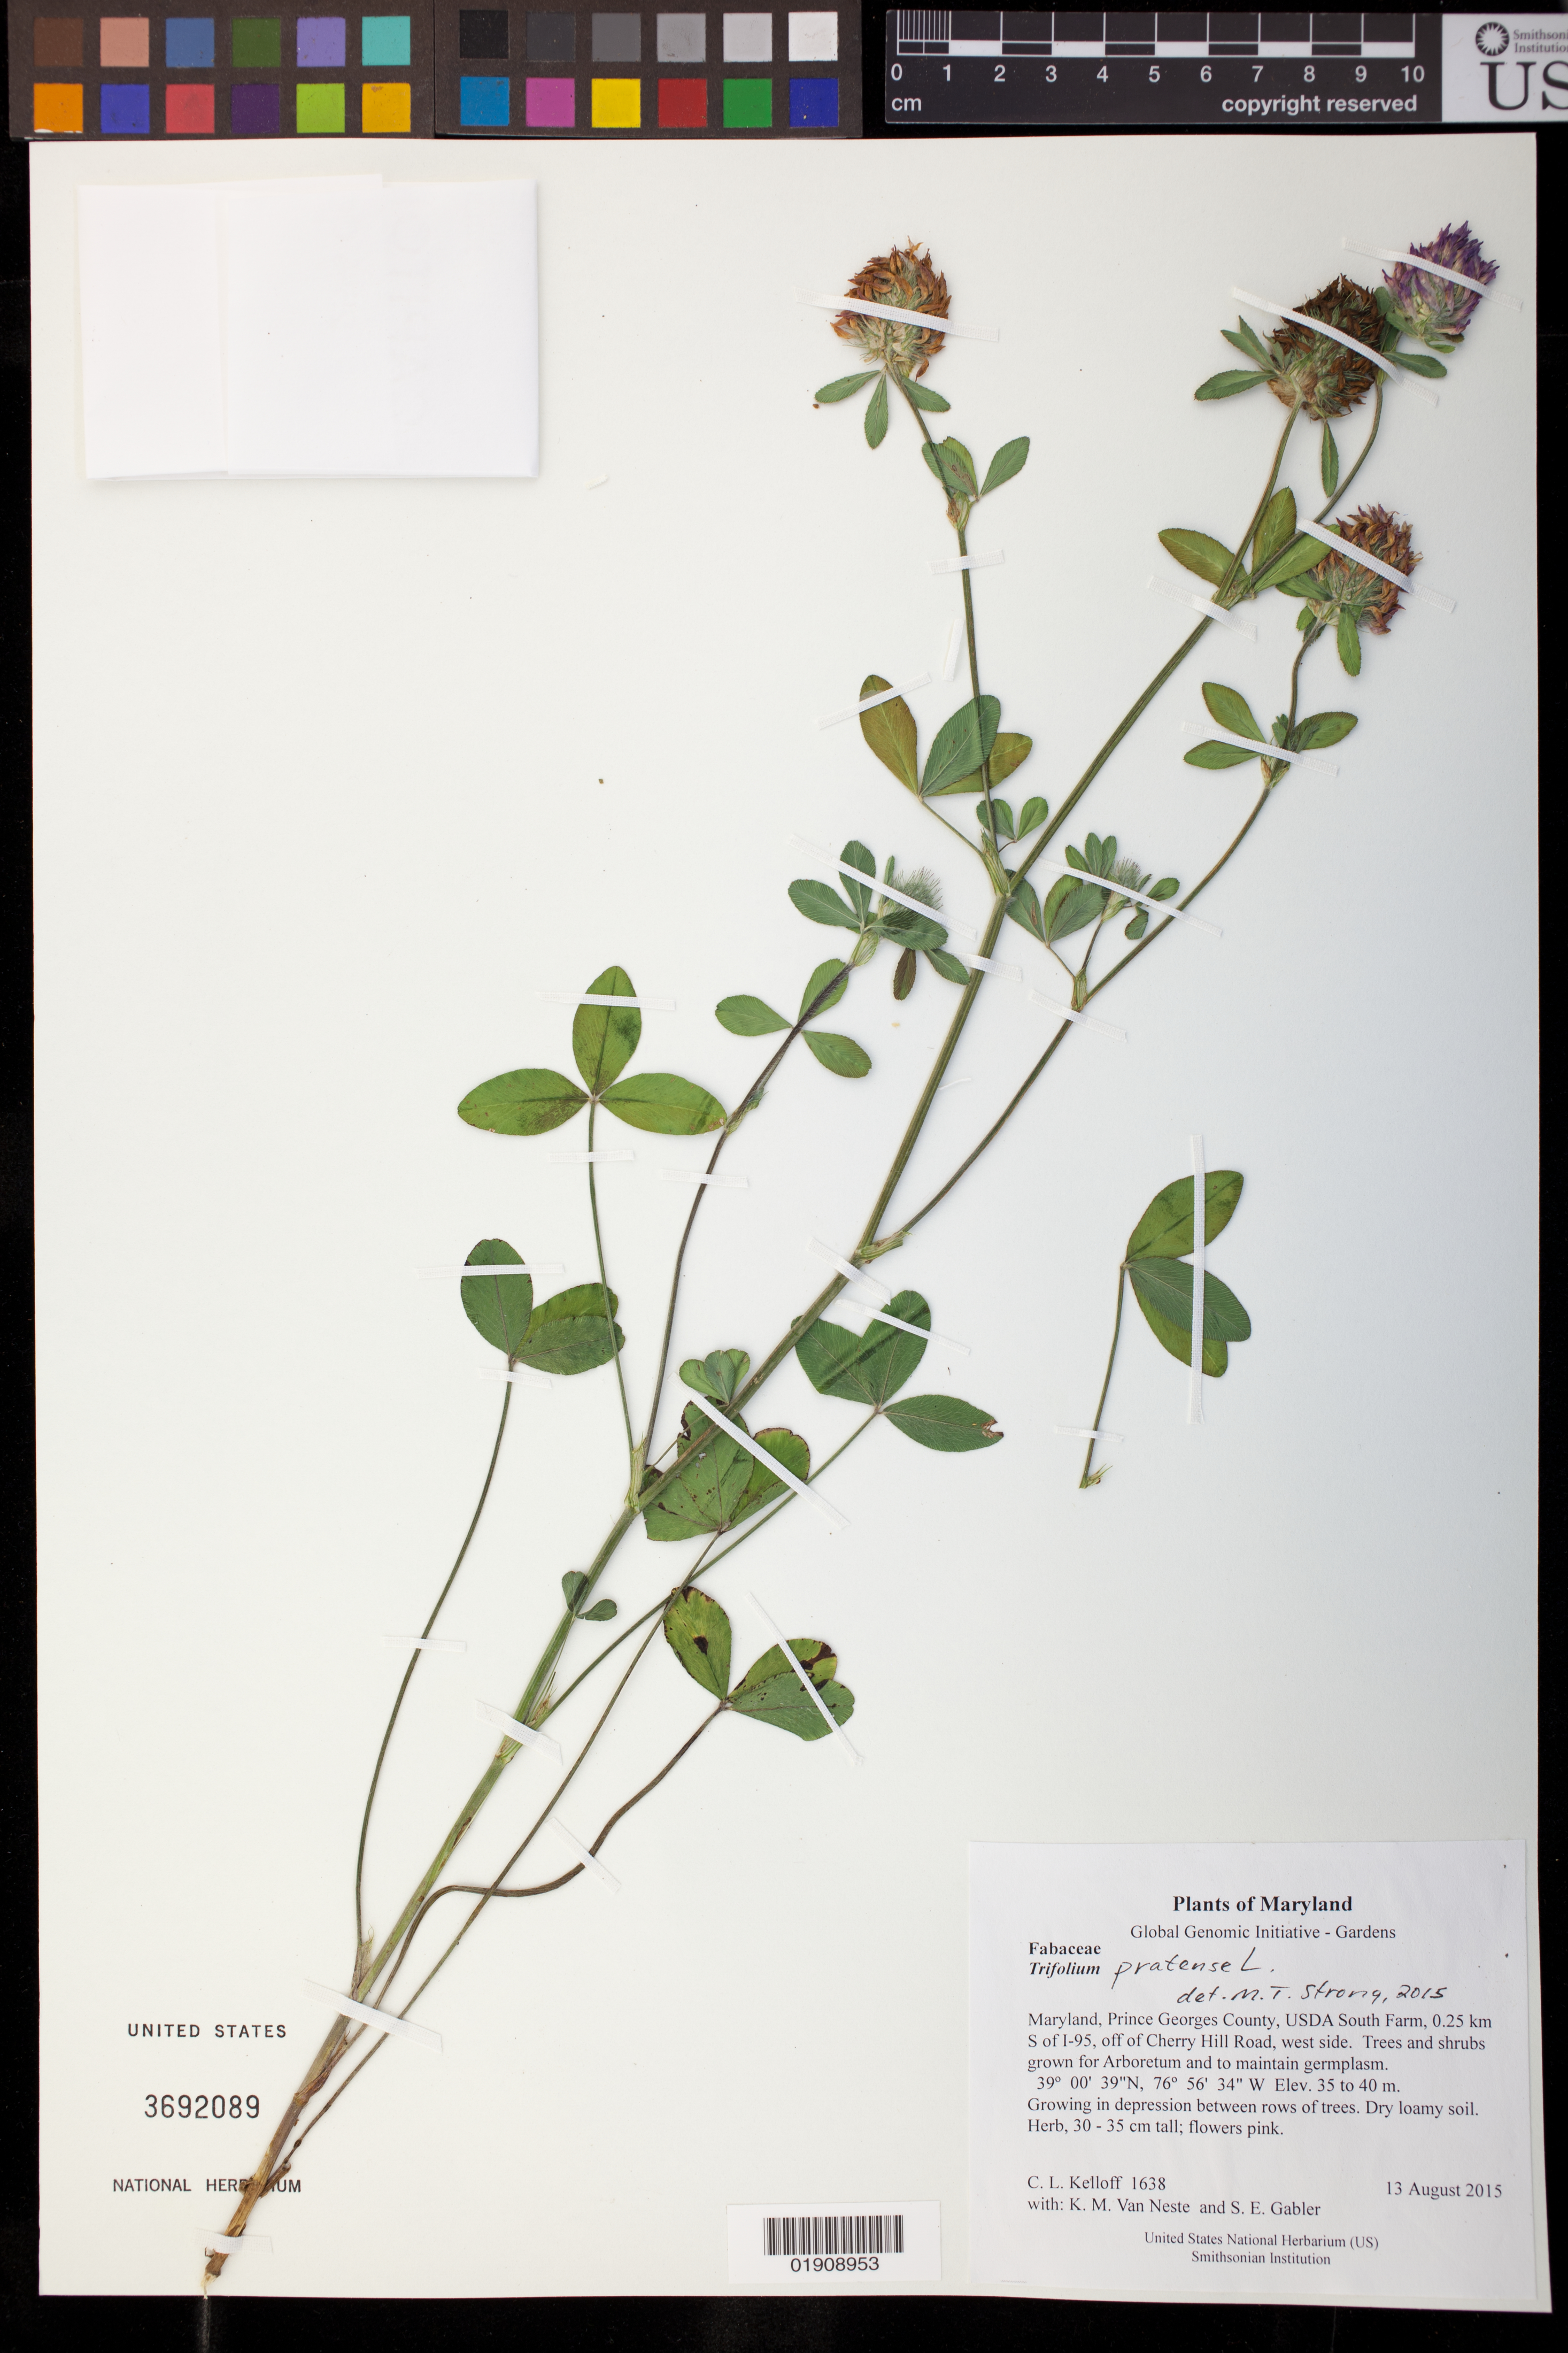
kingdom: Plantae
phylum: Tracheophyta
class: Magnoliopsida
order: Fabales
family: Fabaceae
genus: Trifolium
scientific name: Trifolium pratense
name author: L.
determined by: Strong, M. T., (US), Smithsonian Institution - National Museum of Natural History (UNITED STATES)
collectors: C. L. Kelloff, K. M. Van Neste & S. E. Gabler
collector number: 1638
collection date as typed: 13 August 2015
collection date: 2015-08-13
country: United States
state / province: Maryland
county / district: Prince George's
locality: USDA South Farm, 0.25 km S of I-95, off of Cherry Hill Road, west side. Trees and shrubs grown for Arboretum and to maintain germplasm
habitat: Growing in depression between rows of trees. Dry loamy soil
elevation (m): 35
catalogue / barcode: US 3692089